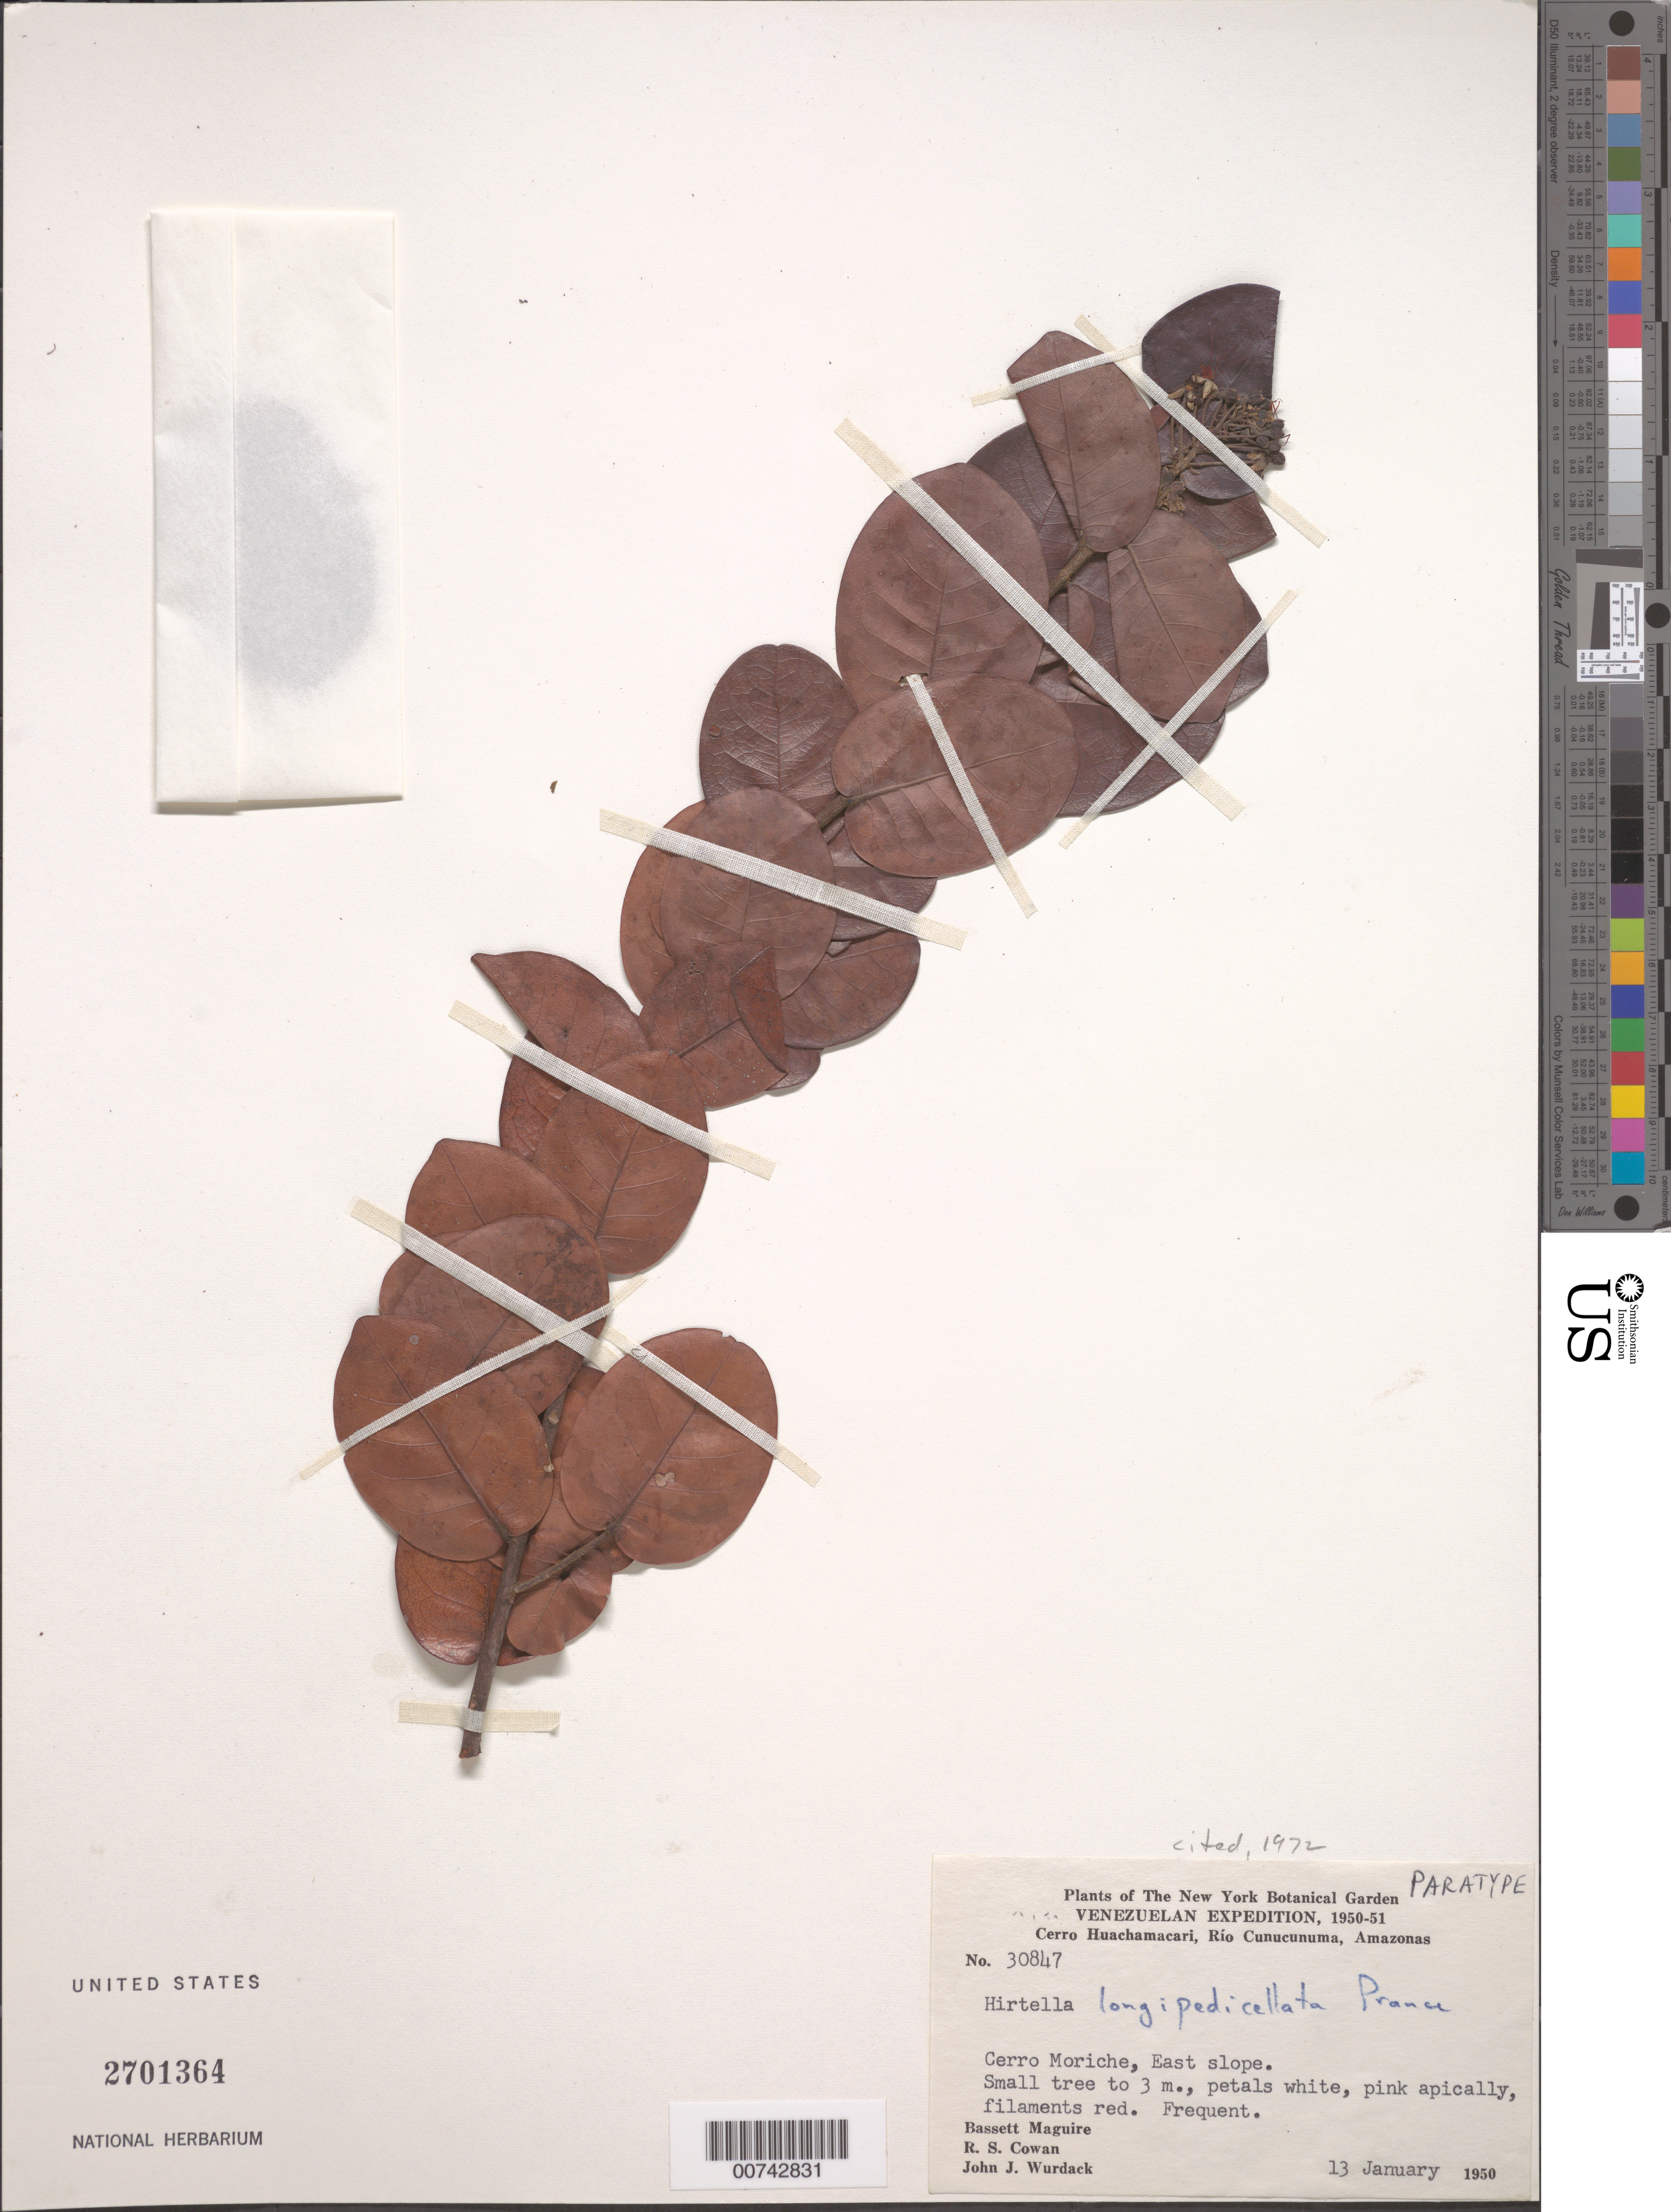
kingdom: Plantae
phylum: Tracheophyta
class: Magnoliopsida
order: Malpighiales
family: Chrysobalanaceae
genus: Hirtella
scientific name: Hirtella longipedicellata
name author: Prance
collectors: B. Maguire, R. S. Cowan & J. J. Wurdack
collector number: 30847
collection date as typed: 13-Jan-51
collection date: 1951-01-13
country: Venezuela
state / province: Amazonas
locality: Cerro Moriche, east slope; Río Ventuari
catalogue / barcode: US 2701364